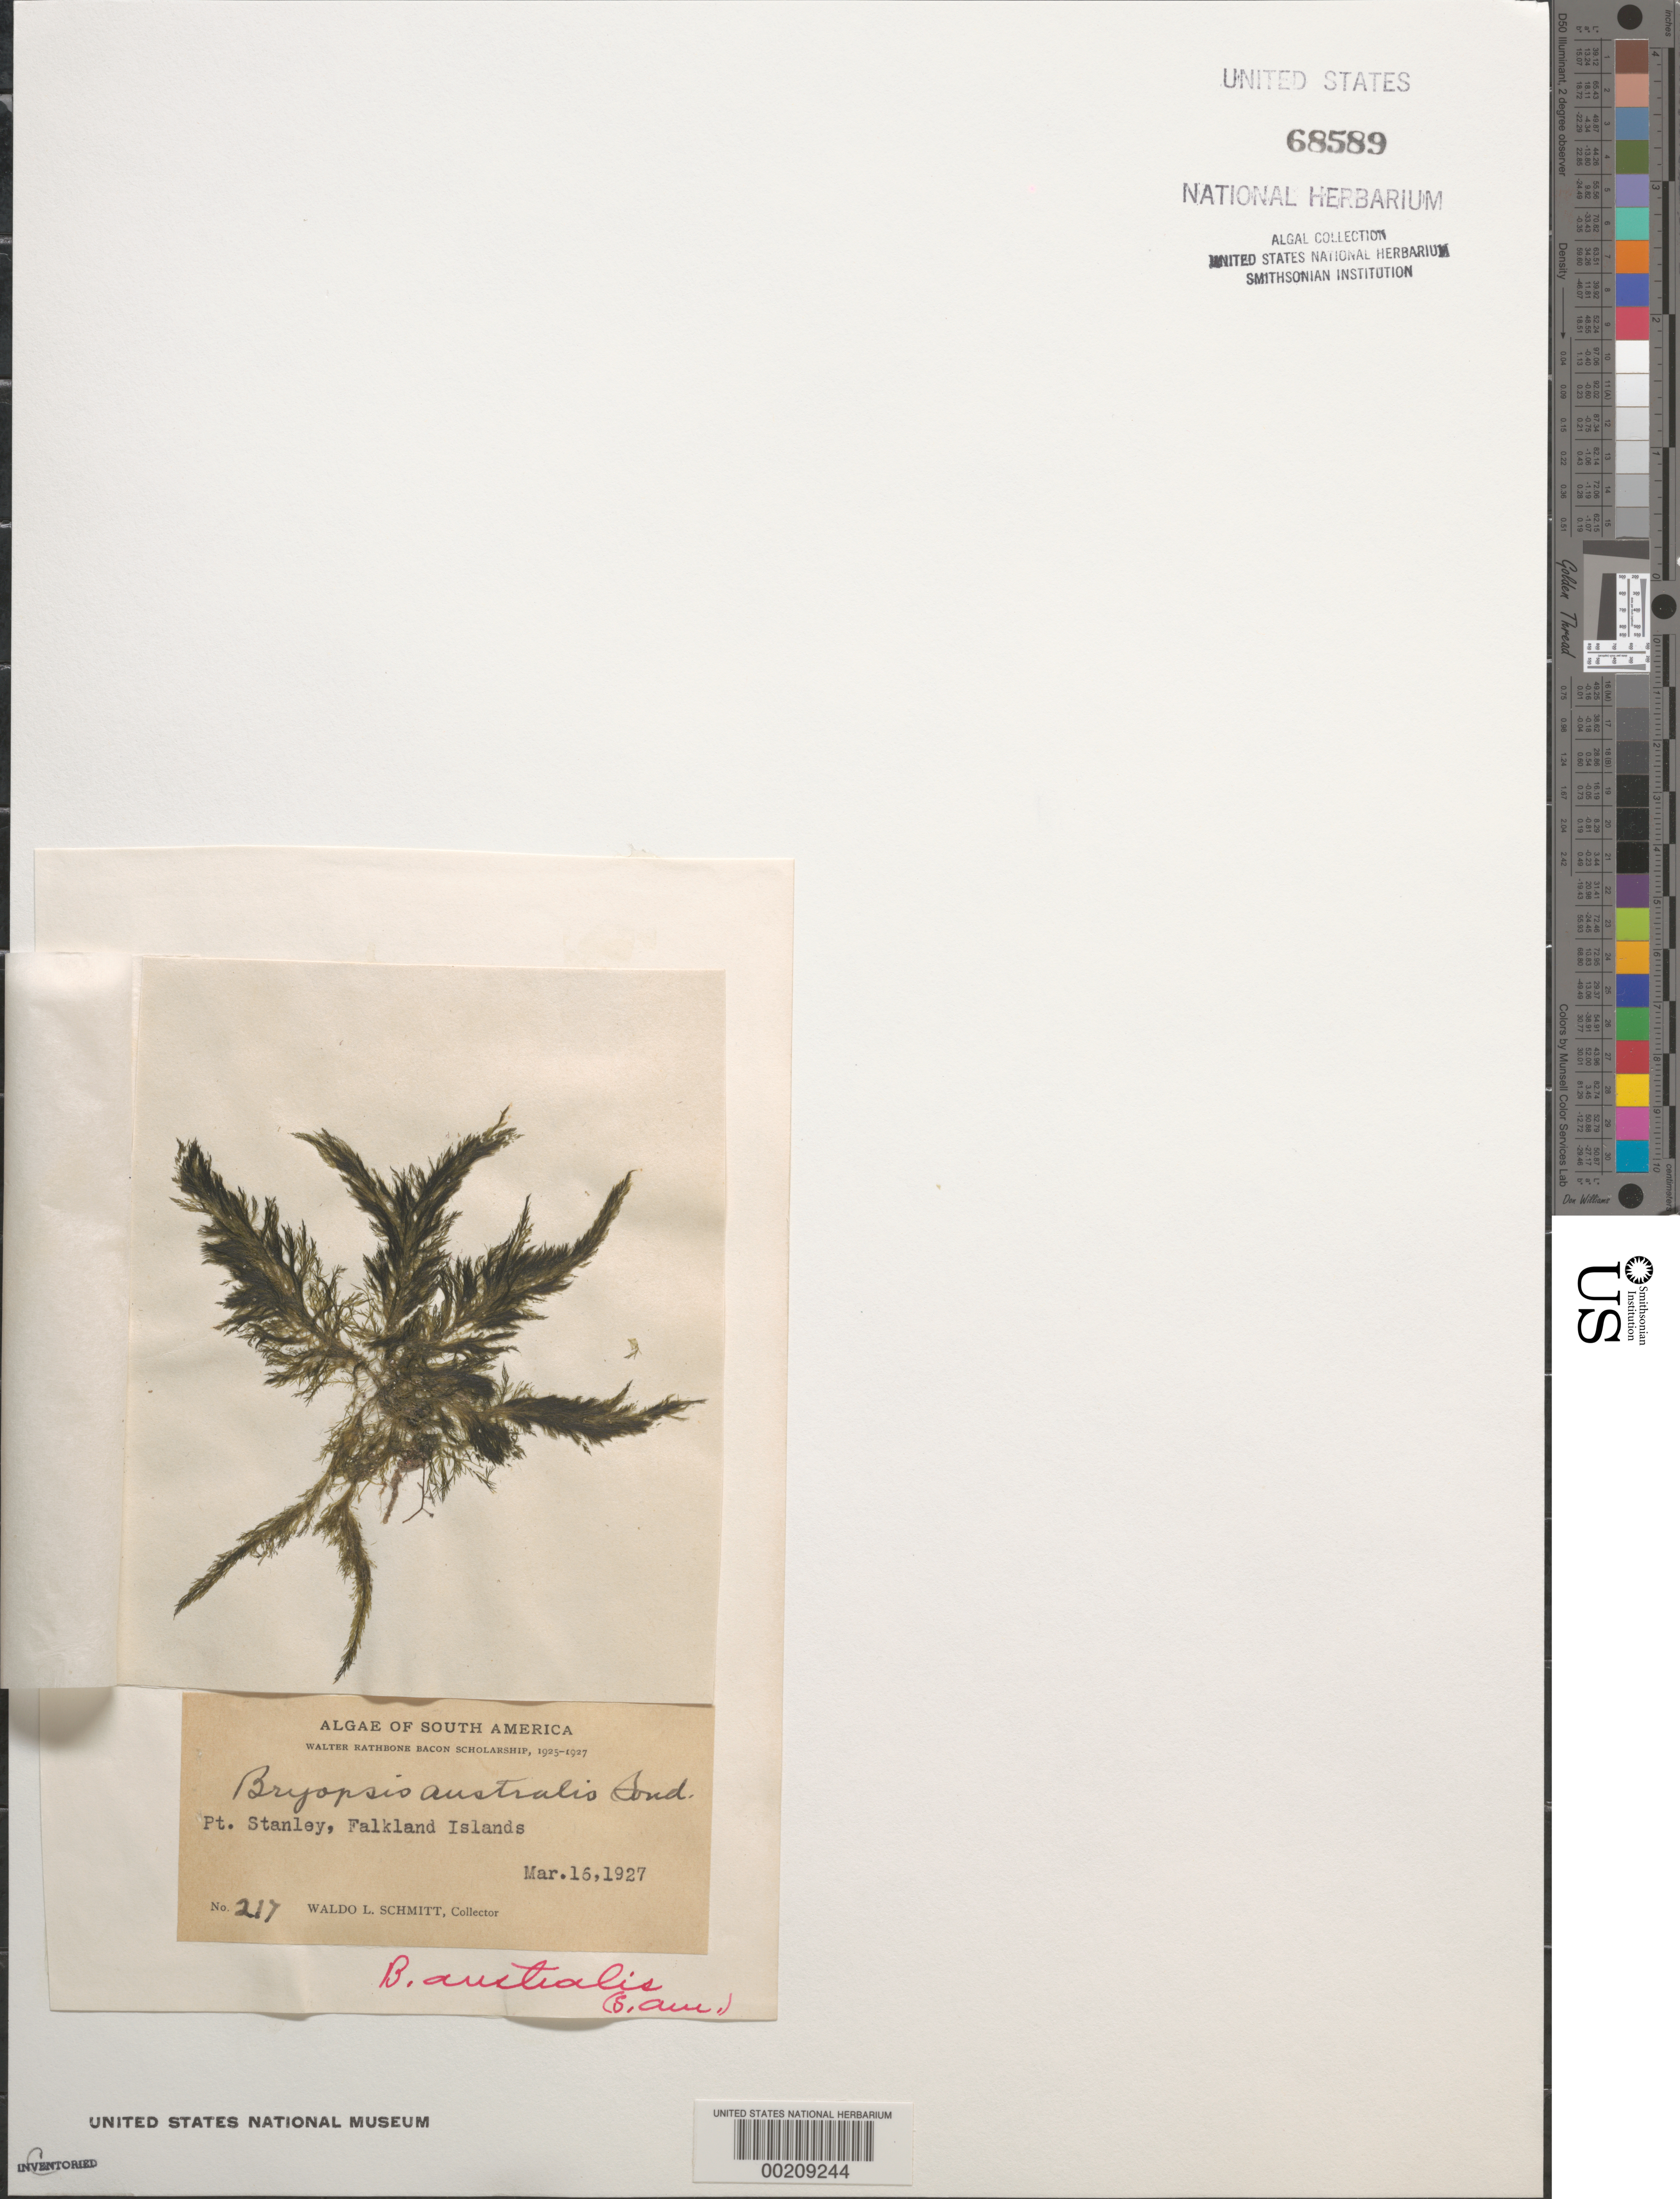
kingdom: Plantae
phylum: Chlorophyta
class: Ulvophyceae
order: Bryopsidales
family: Bryopsidaceae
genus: Bryopsis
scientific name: Bryopsis australis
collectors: W. L. Schmitt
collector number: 217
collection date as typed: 16 Mar 1927 and 20 Mar 1927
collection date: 1927-03-16,1927-03-20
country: Falkland Islands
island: East Falkland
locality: Port Stanley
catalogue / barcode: US 68589